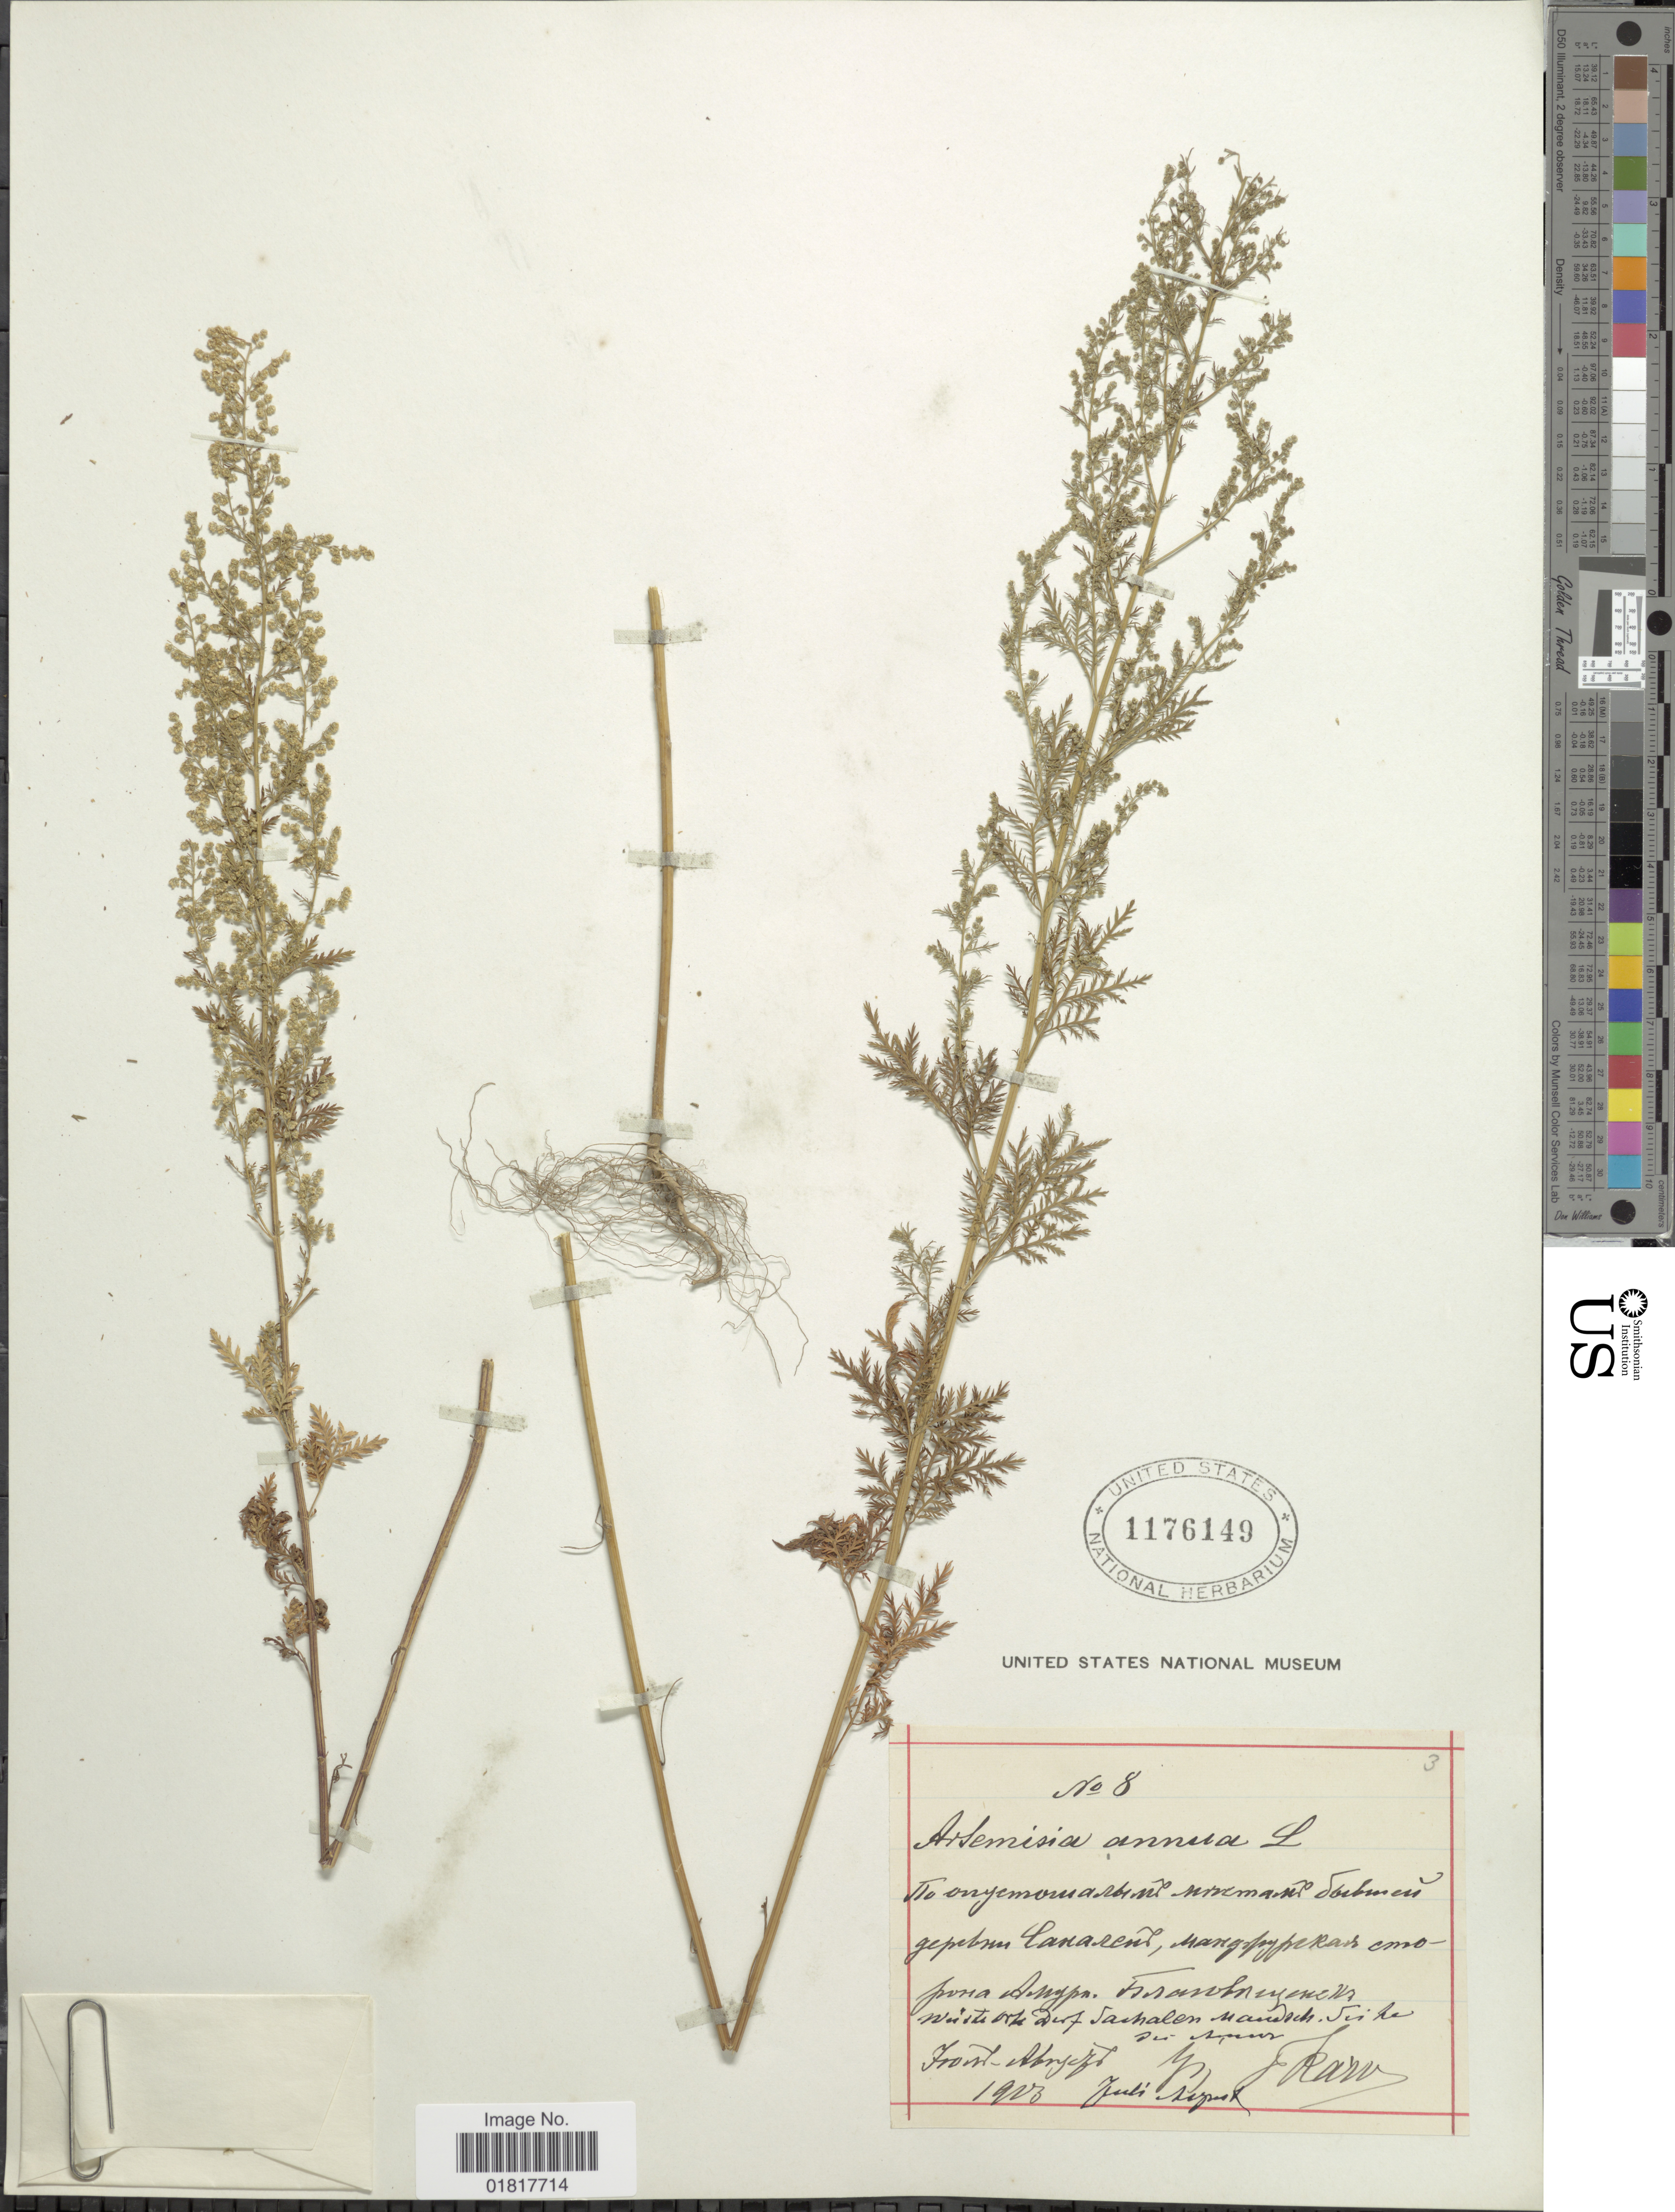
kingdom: Plantae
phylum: Tracheophyta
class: Magnoliopsida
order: Asterales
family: Asteraceae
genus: Artemisia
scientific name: Artemisia annua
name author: L.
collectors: F. Karo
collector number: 8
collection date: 1923-07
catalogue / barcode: US 1176149